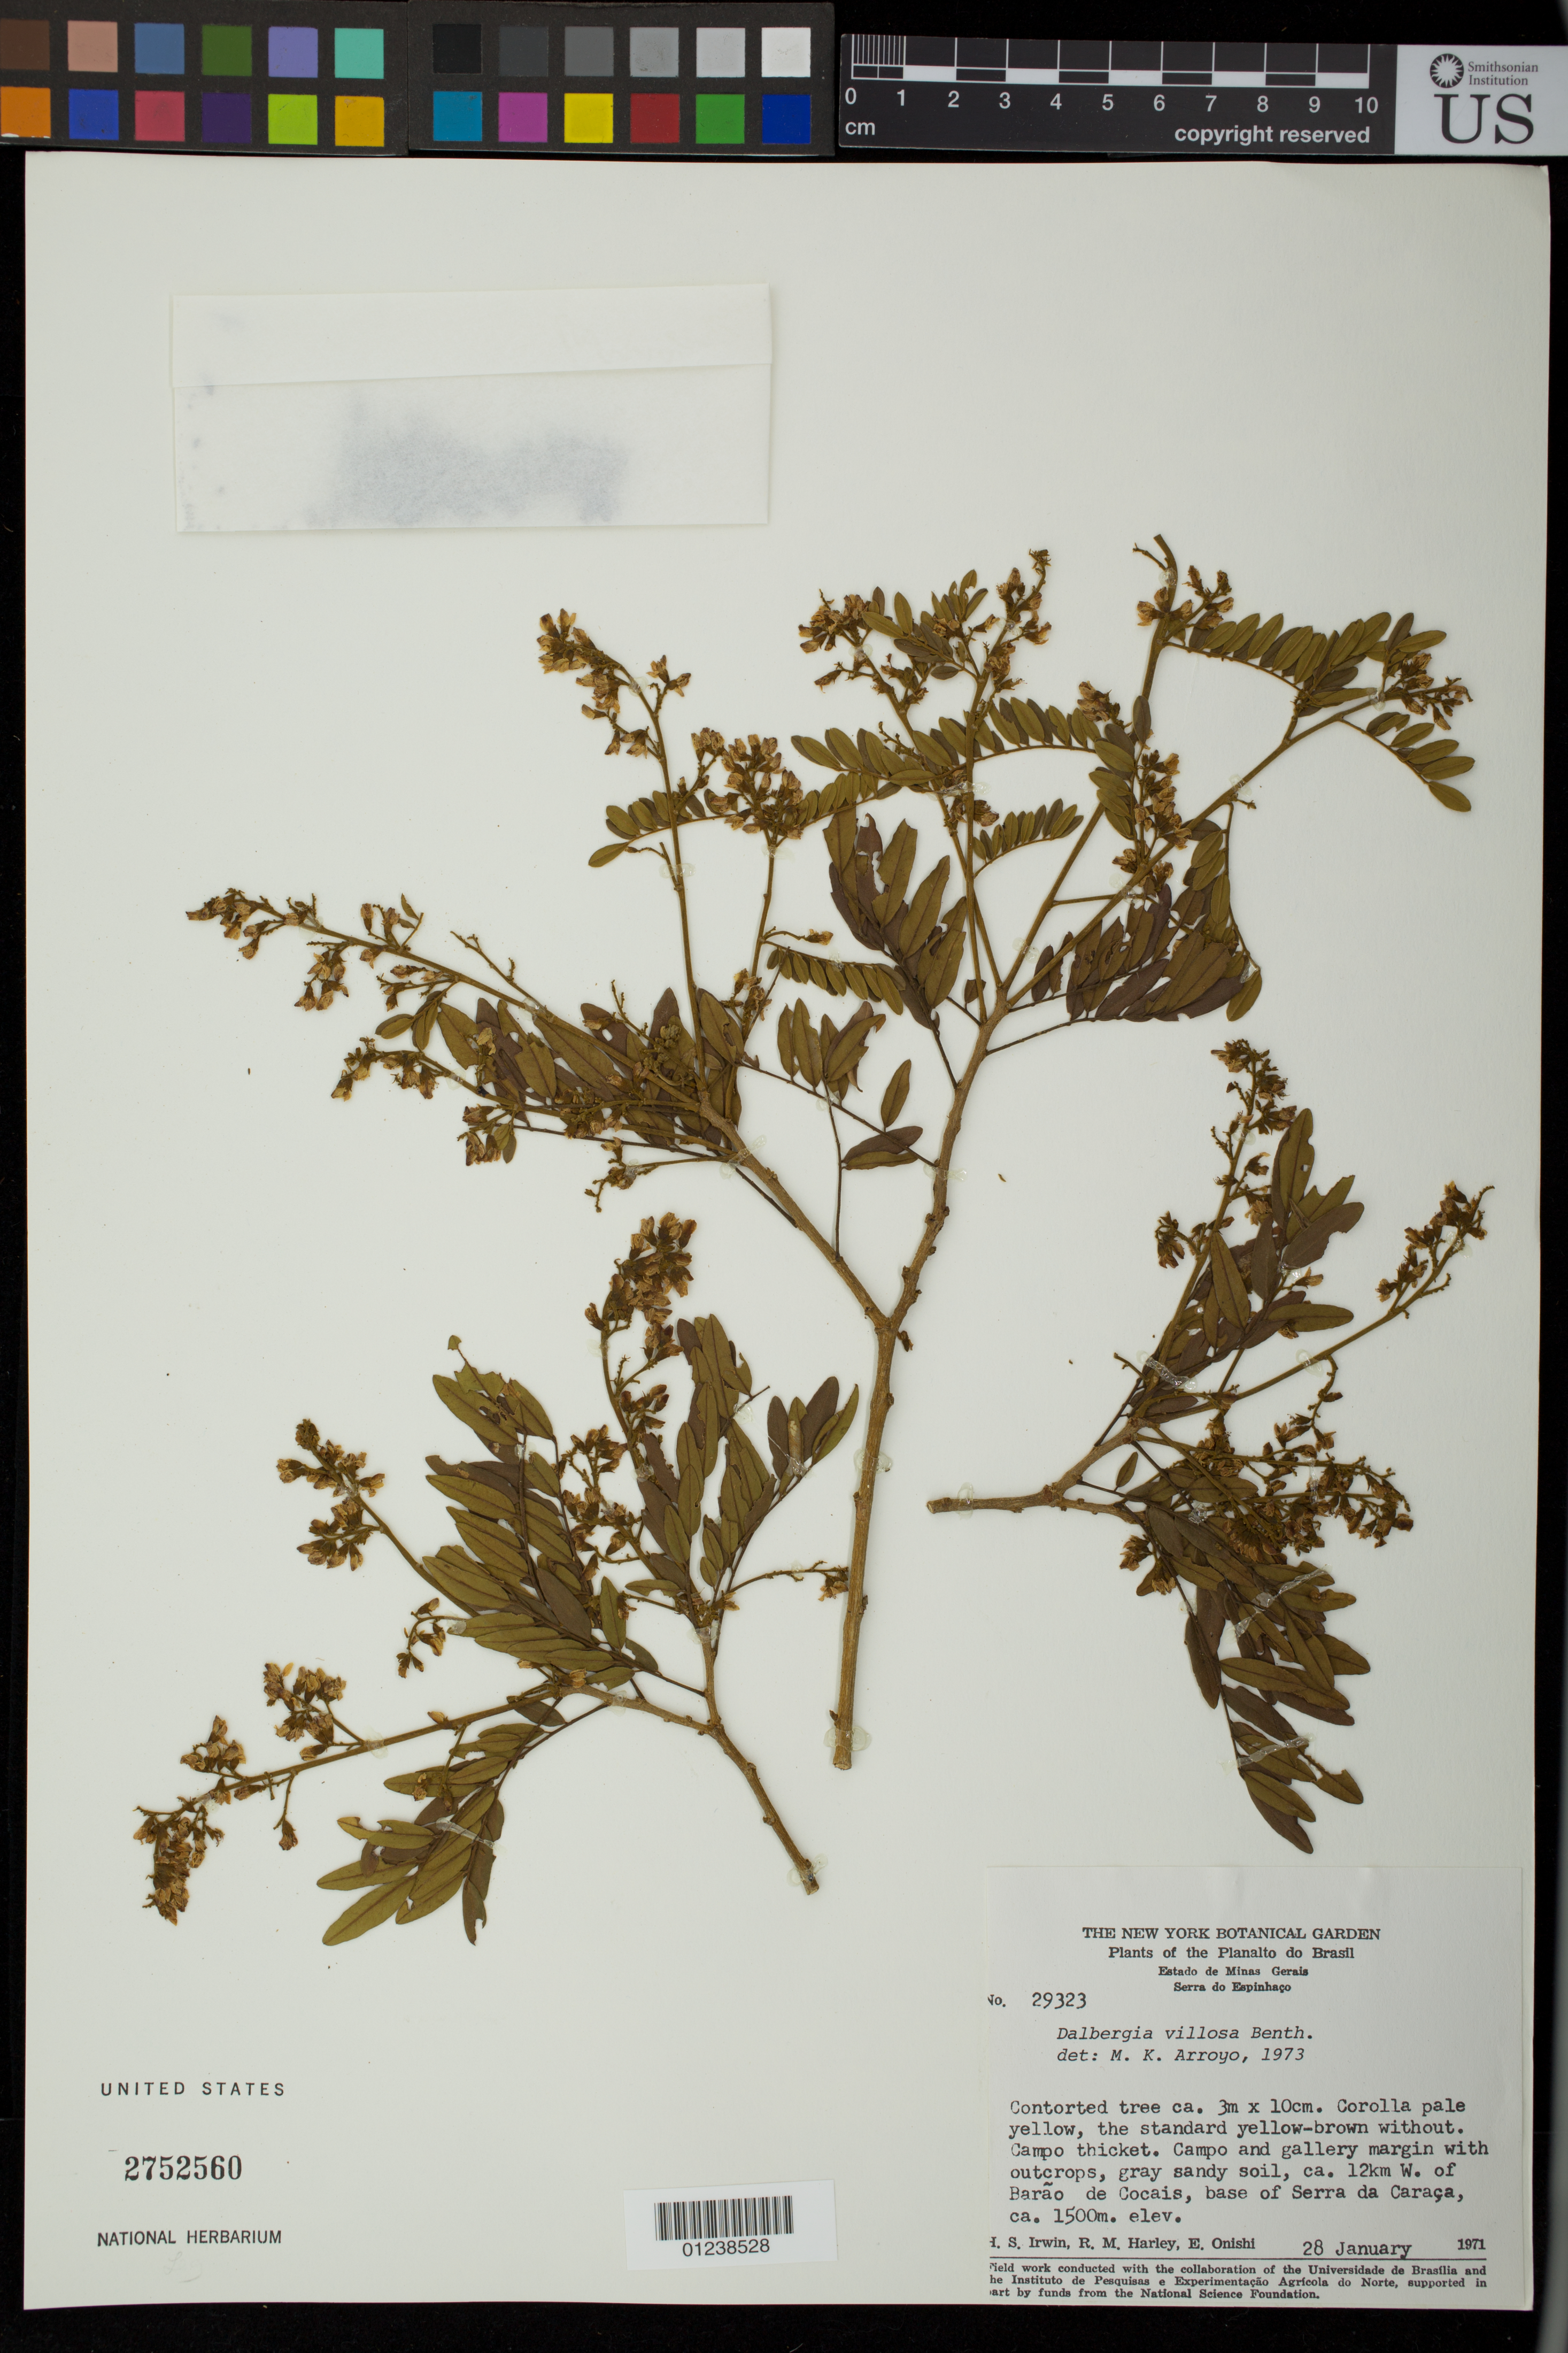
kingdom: Plantae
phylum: Tracheophyta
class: Magnoliopsida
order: Fabales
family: Fabaceae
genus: Dalbergia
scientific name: Dalbergia villosa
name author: (Benth.) Benth.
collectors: H. Irwin, R. M. Harley & E. Onishi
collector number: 29323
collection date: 1971-01-28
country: Brazil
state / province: Minas Gerais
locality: Serra do Espinhaco ca. 12km W. of Barao de Cocais, base of Serra da Caraca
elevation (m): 1500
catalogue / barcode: US 2752560